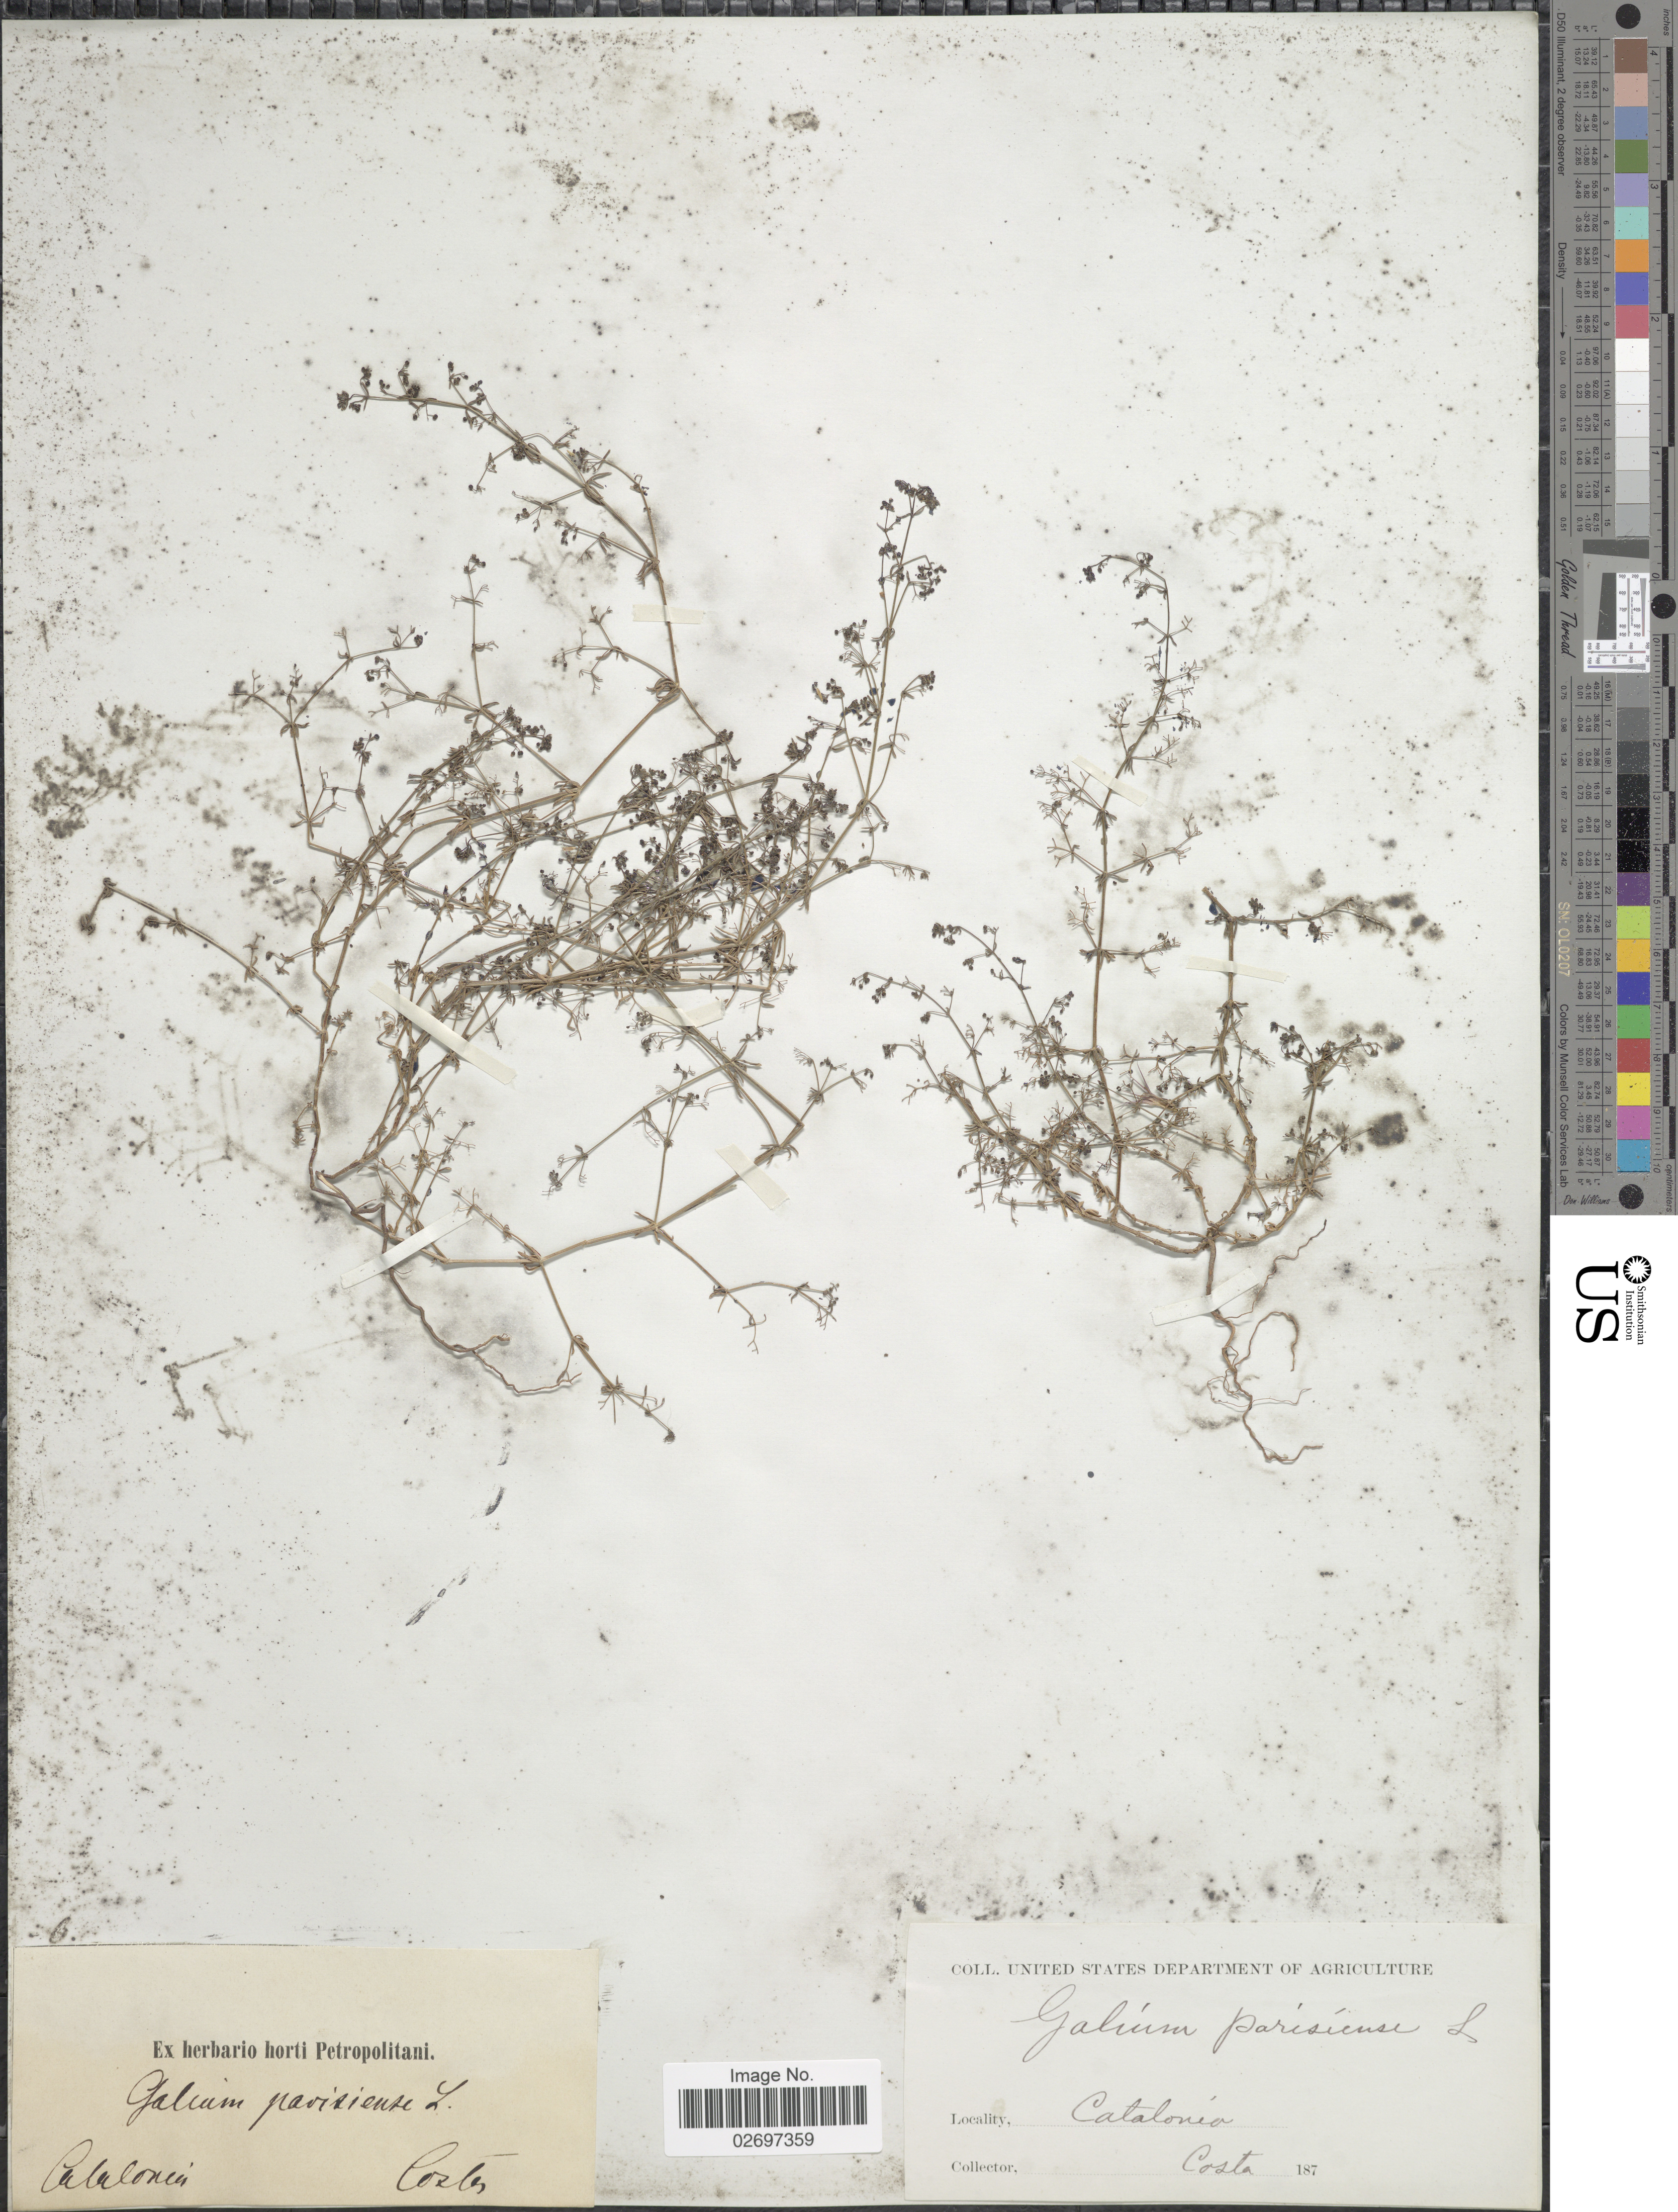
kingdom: Plantae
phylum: Tracheophyta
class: Magnoliopsida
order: Gentianales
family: Rubiaceae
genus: Galium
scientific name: Galium parisiense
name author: L.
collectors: -. Costes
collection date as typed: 187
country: Spain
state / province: Catalunya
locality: Catalonia